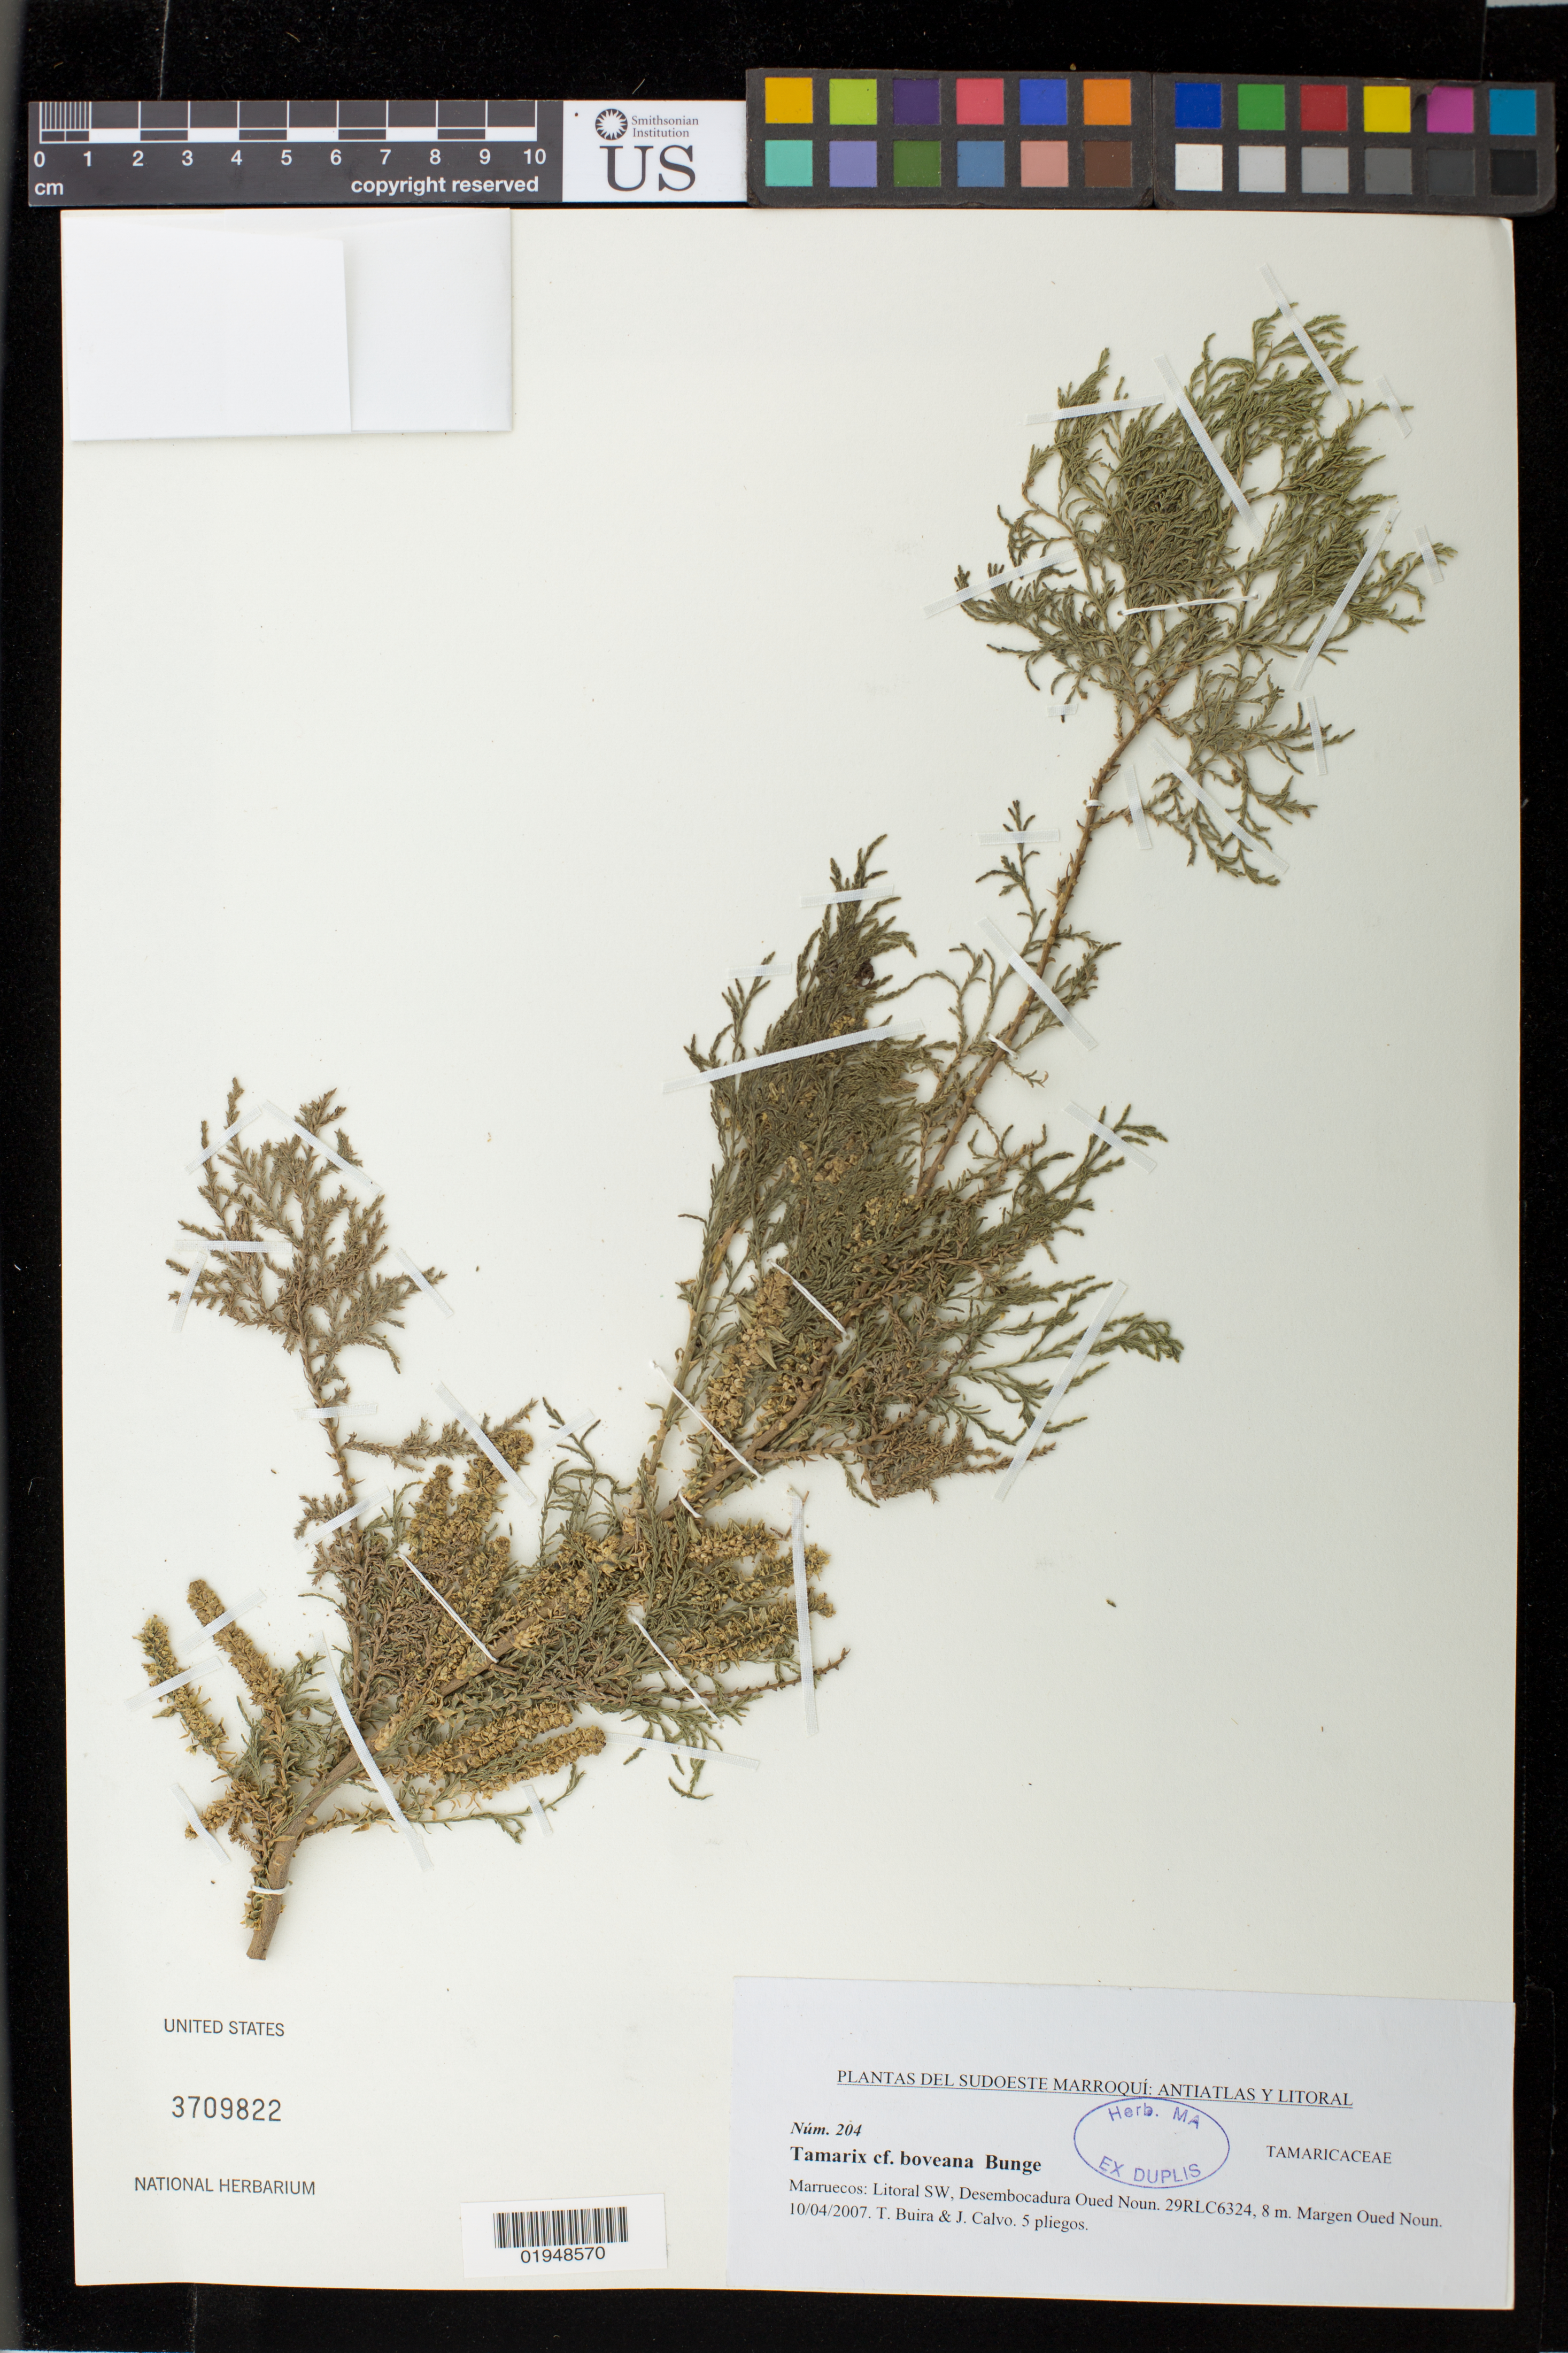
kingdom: Plantae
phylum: Tracheophyta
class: Magnoliopsida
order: Caryophyllales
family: Tamaricaceae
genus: Tamarix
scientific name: Tamarix boveana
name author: Bunge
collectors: T. Buira & J. Calvo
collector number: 204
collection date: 2007-10-04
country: Morocco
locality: Oued Noun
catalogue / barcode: US 3709822